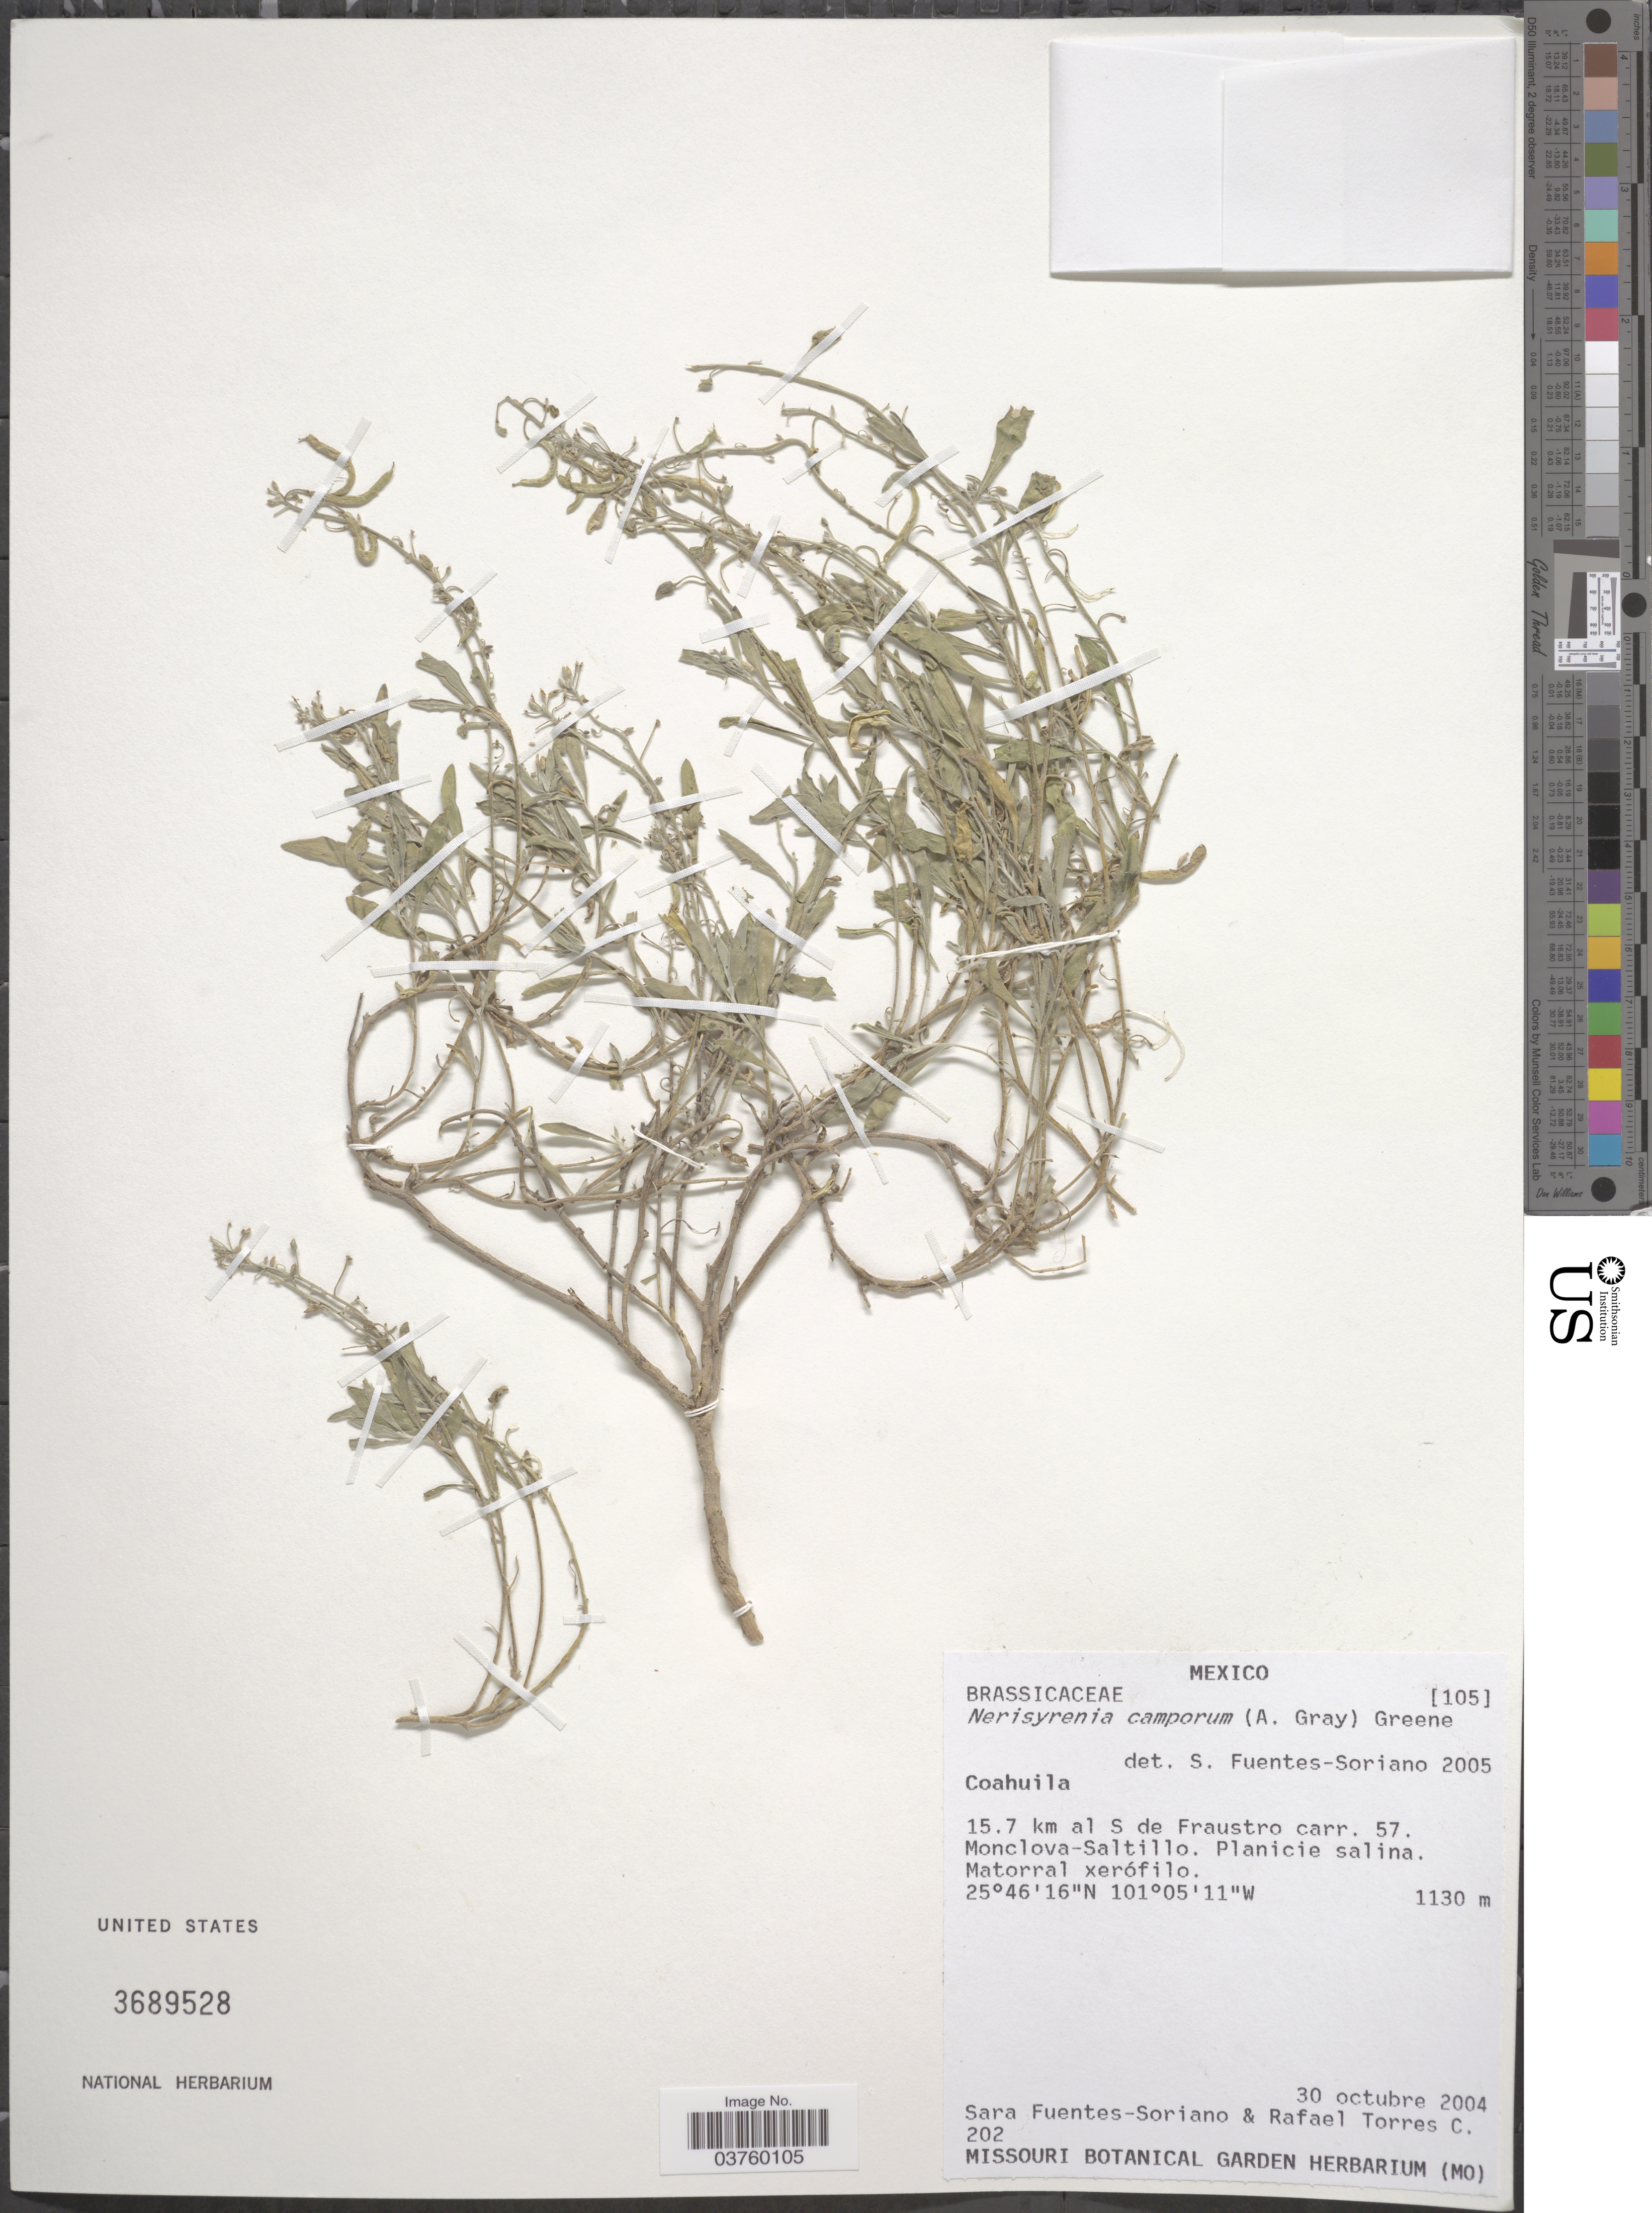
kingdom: Plantae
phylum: Tracheophyta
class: Magnoliopsida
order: Brassicales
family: Brassicaceae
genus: Nerisyrenia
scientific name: Nerisyrenia camporum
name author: (A. Gray) Greene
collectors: S. Fuentes-Soriano & R. Torres C.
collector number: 202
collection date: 2004-10-30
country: Mexico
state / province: Coahuila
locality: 15.7 km al S de Fraustro carr. 57.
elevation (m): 1130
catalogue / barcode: US 3689528